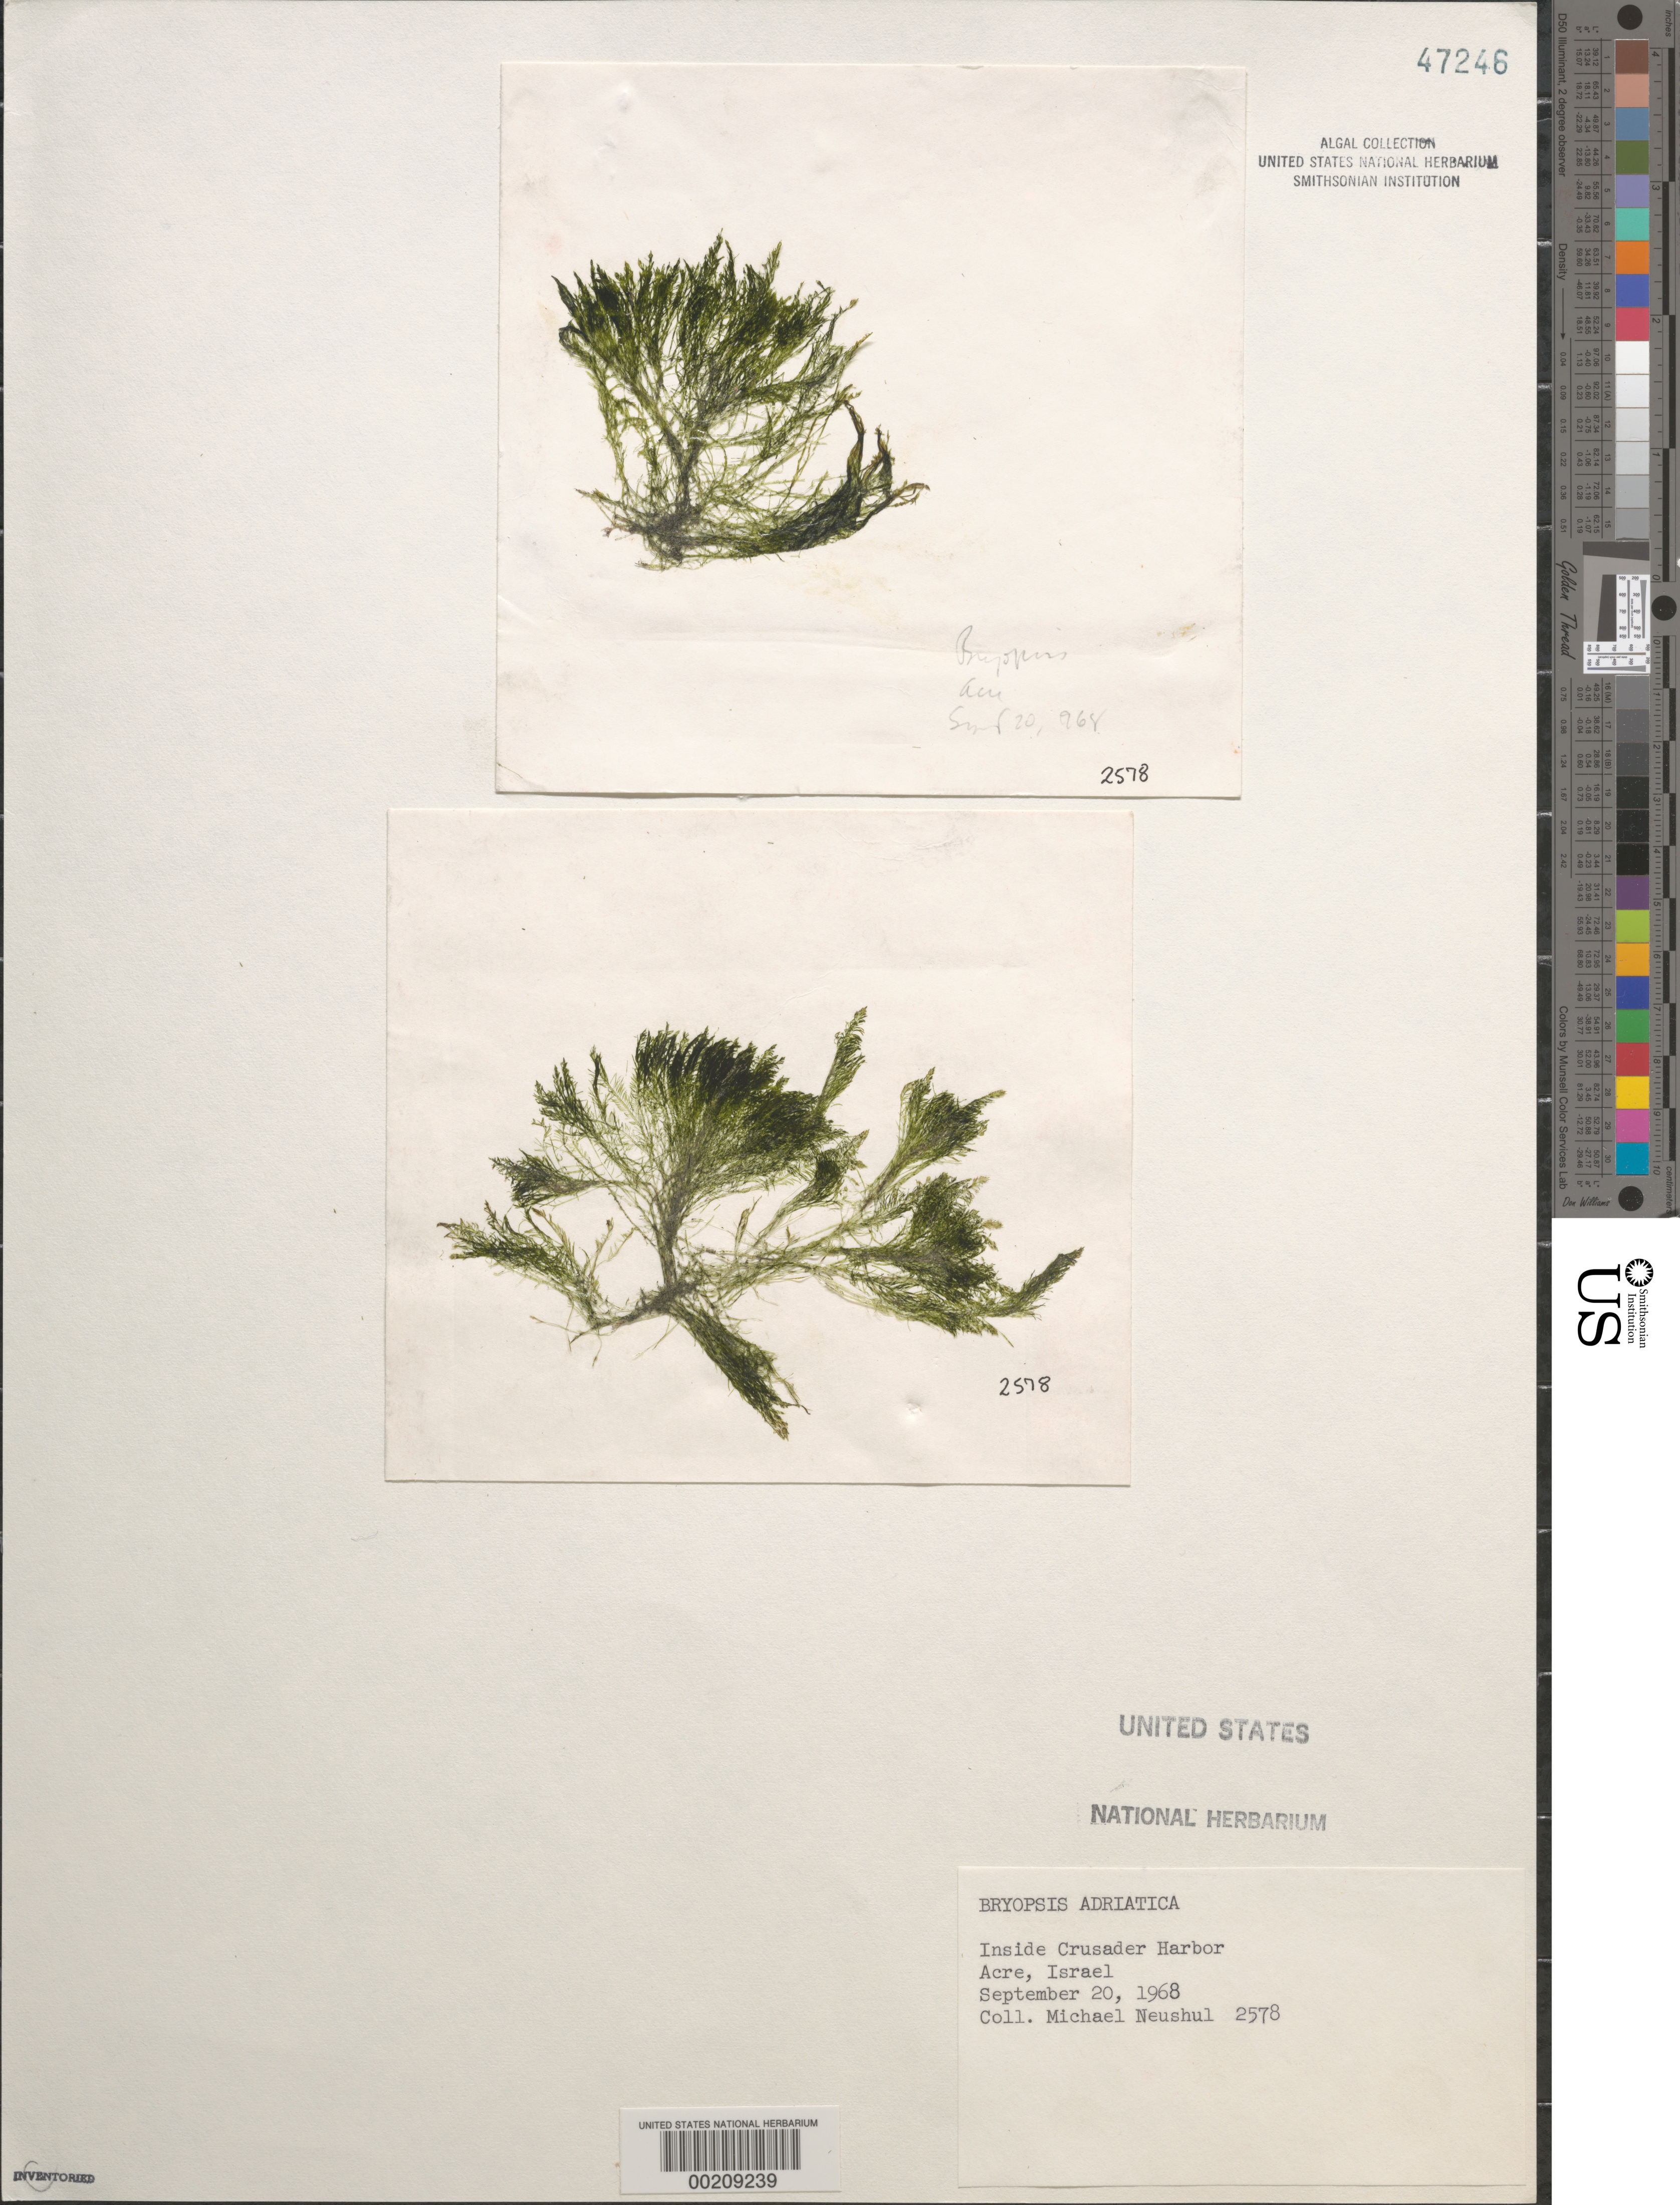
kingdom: Plantae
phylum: Chlorophyta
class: Ulvophyceae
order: Bryopsidales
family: Bryopsidaceae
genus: Bryopsis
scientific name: Bryopsis adriatica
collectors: M. Neushul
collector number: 2578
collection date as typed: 20 Sep 1968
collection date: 1968-09-20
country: Israel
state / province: Northern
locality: Acre, inside Crusader Harbor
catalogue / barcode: US 47246